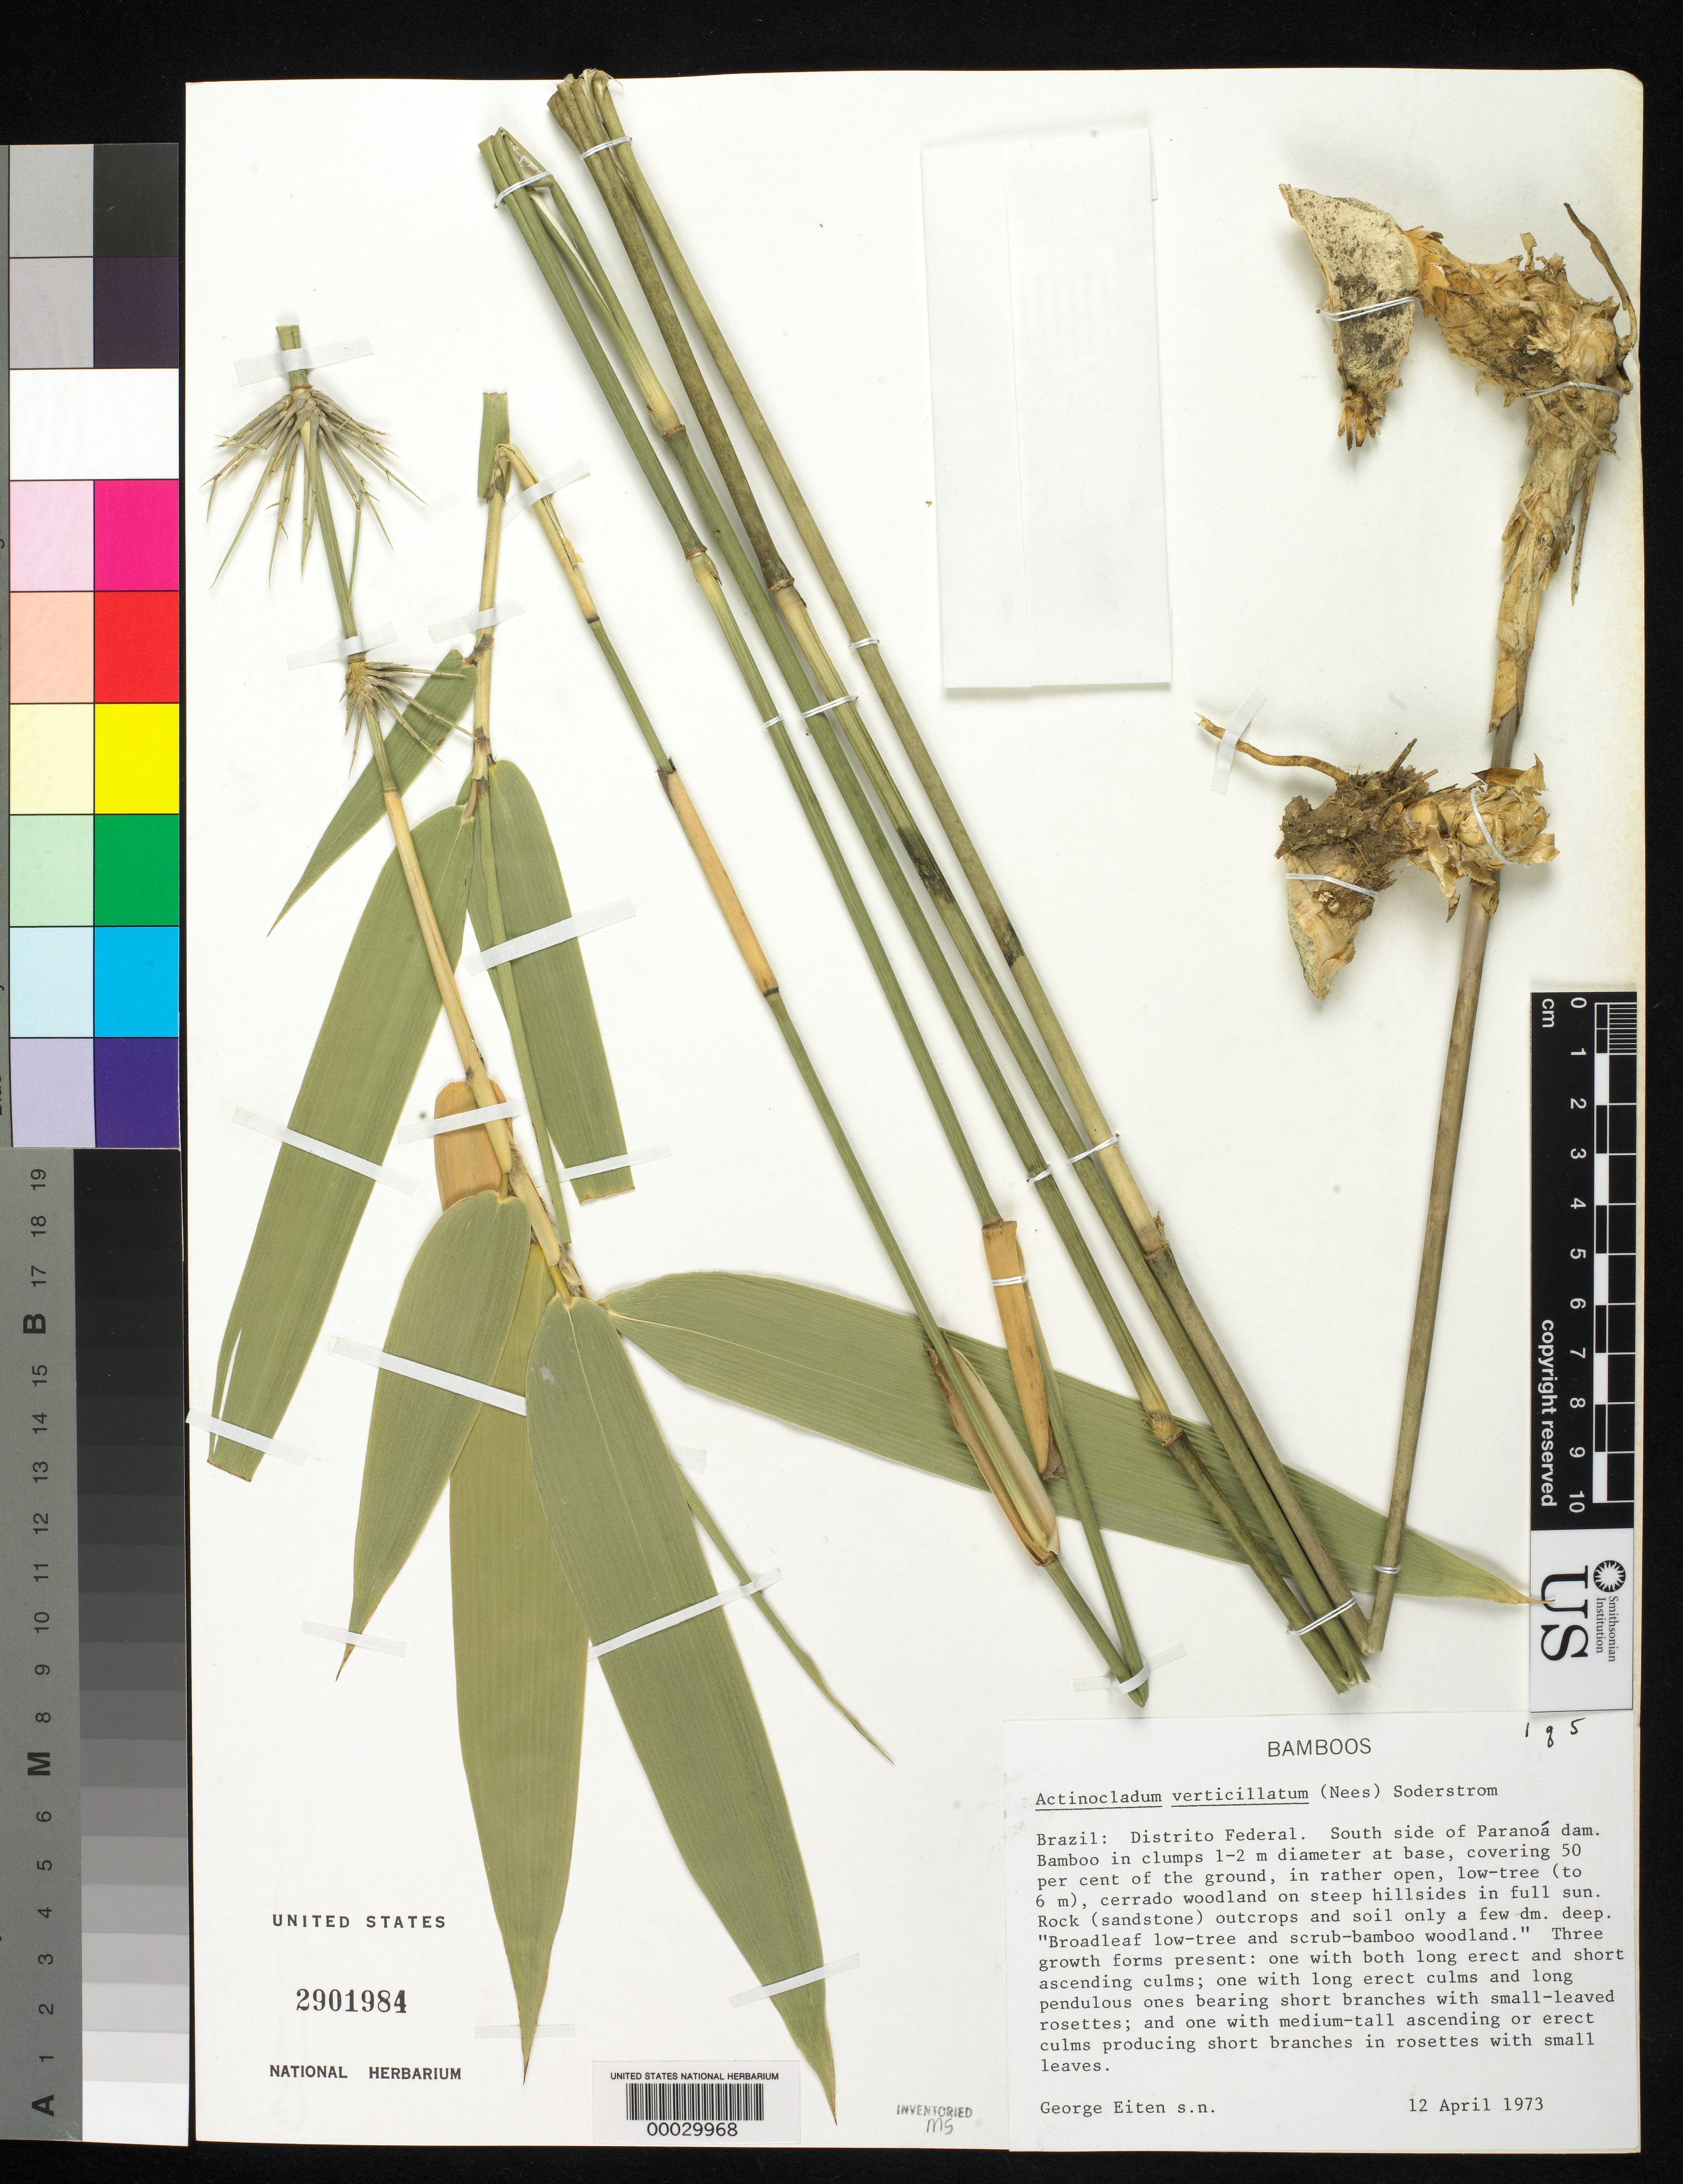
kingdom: Plantae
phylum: Tracheophyta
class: Liliopsida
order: Poales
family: Poaceae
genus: Actinocladum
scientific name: Actinocladum verticillatum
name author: (Nees) McClure ex Soderstr.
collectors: G. Eiten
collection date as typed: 12 Apr 1973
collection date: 1973-04-12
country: Brazil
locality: Paranoa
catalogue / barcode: US 2901984